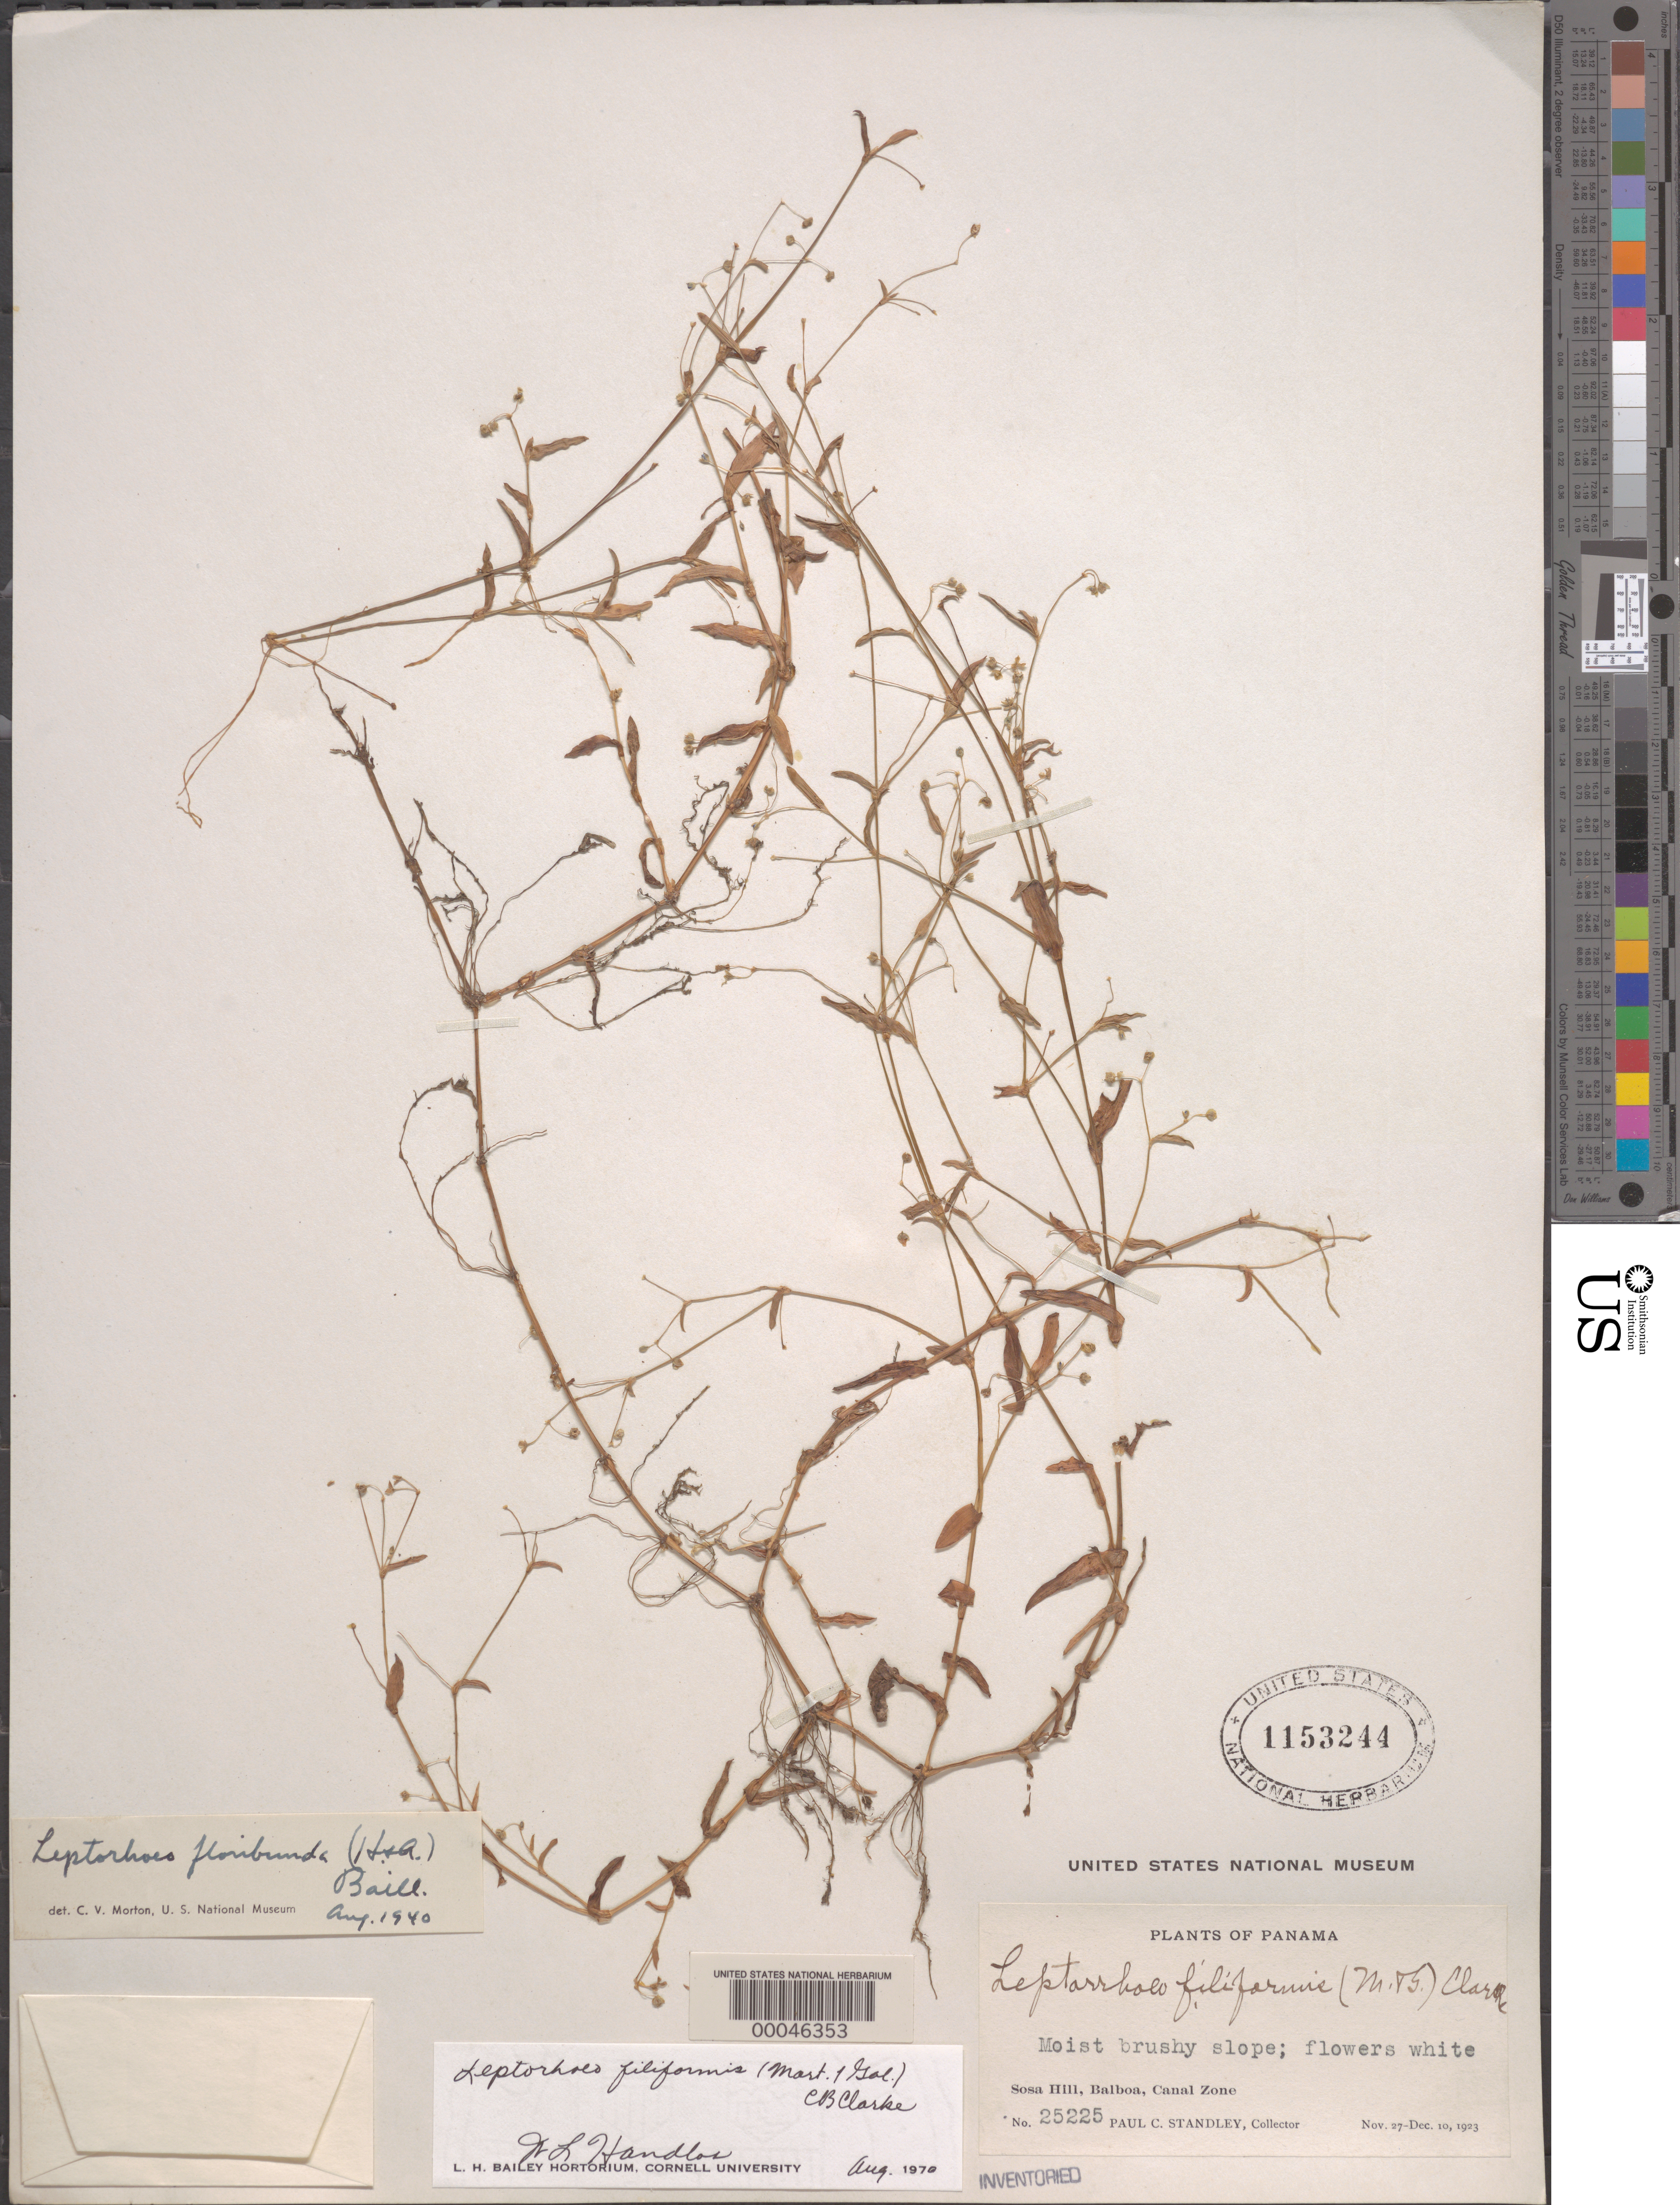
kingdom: Plantae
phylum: Tracheophyta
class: Liliopsida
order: Commelinales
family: Commelinaceae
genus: Callisia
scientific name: Callisia filiformis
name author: (M. Martens & Galeotti) D.R. Hunt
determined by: Handlos, W. L.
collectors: P. C. Standley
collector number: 25225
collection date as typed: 27 Nov 1923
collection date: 1923-11-27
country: Panama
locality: Sosa Hill, Balboa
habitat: Moist brushy slope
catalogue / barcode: US 1153244